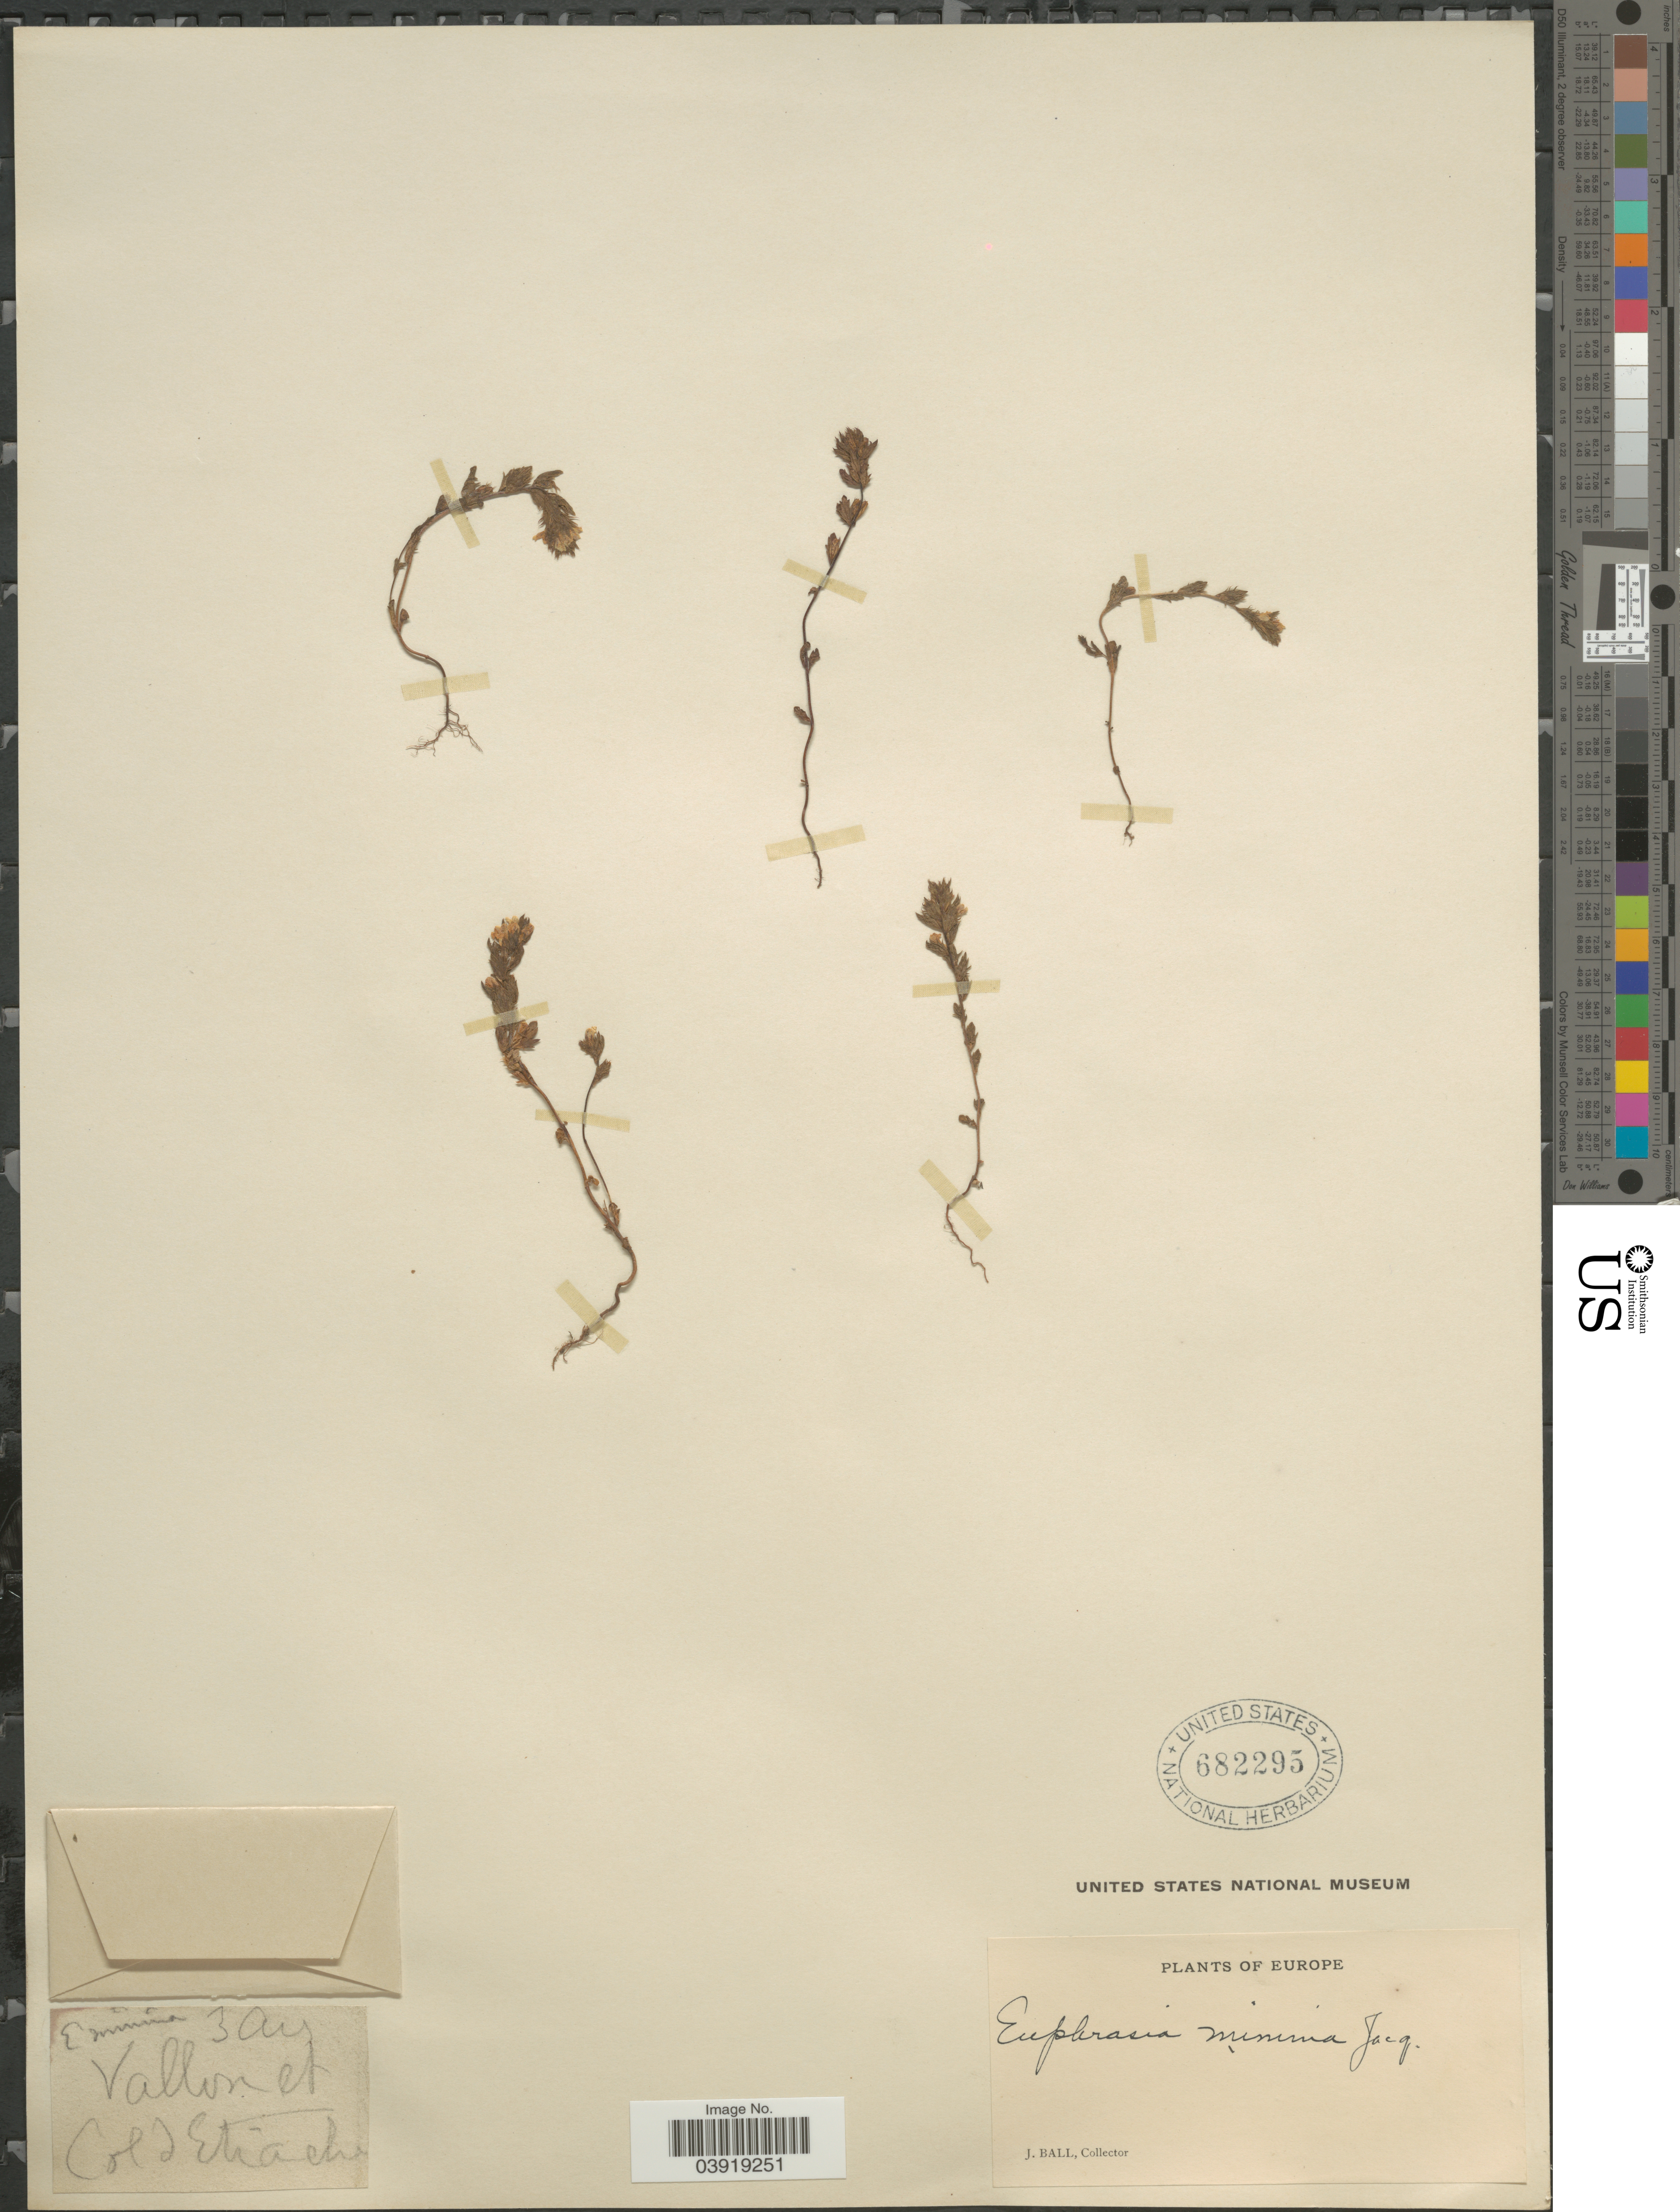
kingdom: Plantae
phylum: Tracheophyta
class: Magnoliopsida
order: Lamiales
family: Orobanchaceae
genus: Euphrasia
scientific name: Euphrasia minima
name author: Schloss.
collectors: J. Ball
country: France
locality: Vallon et Col d'Étache. Europe.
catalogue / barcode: US 682295